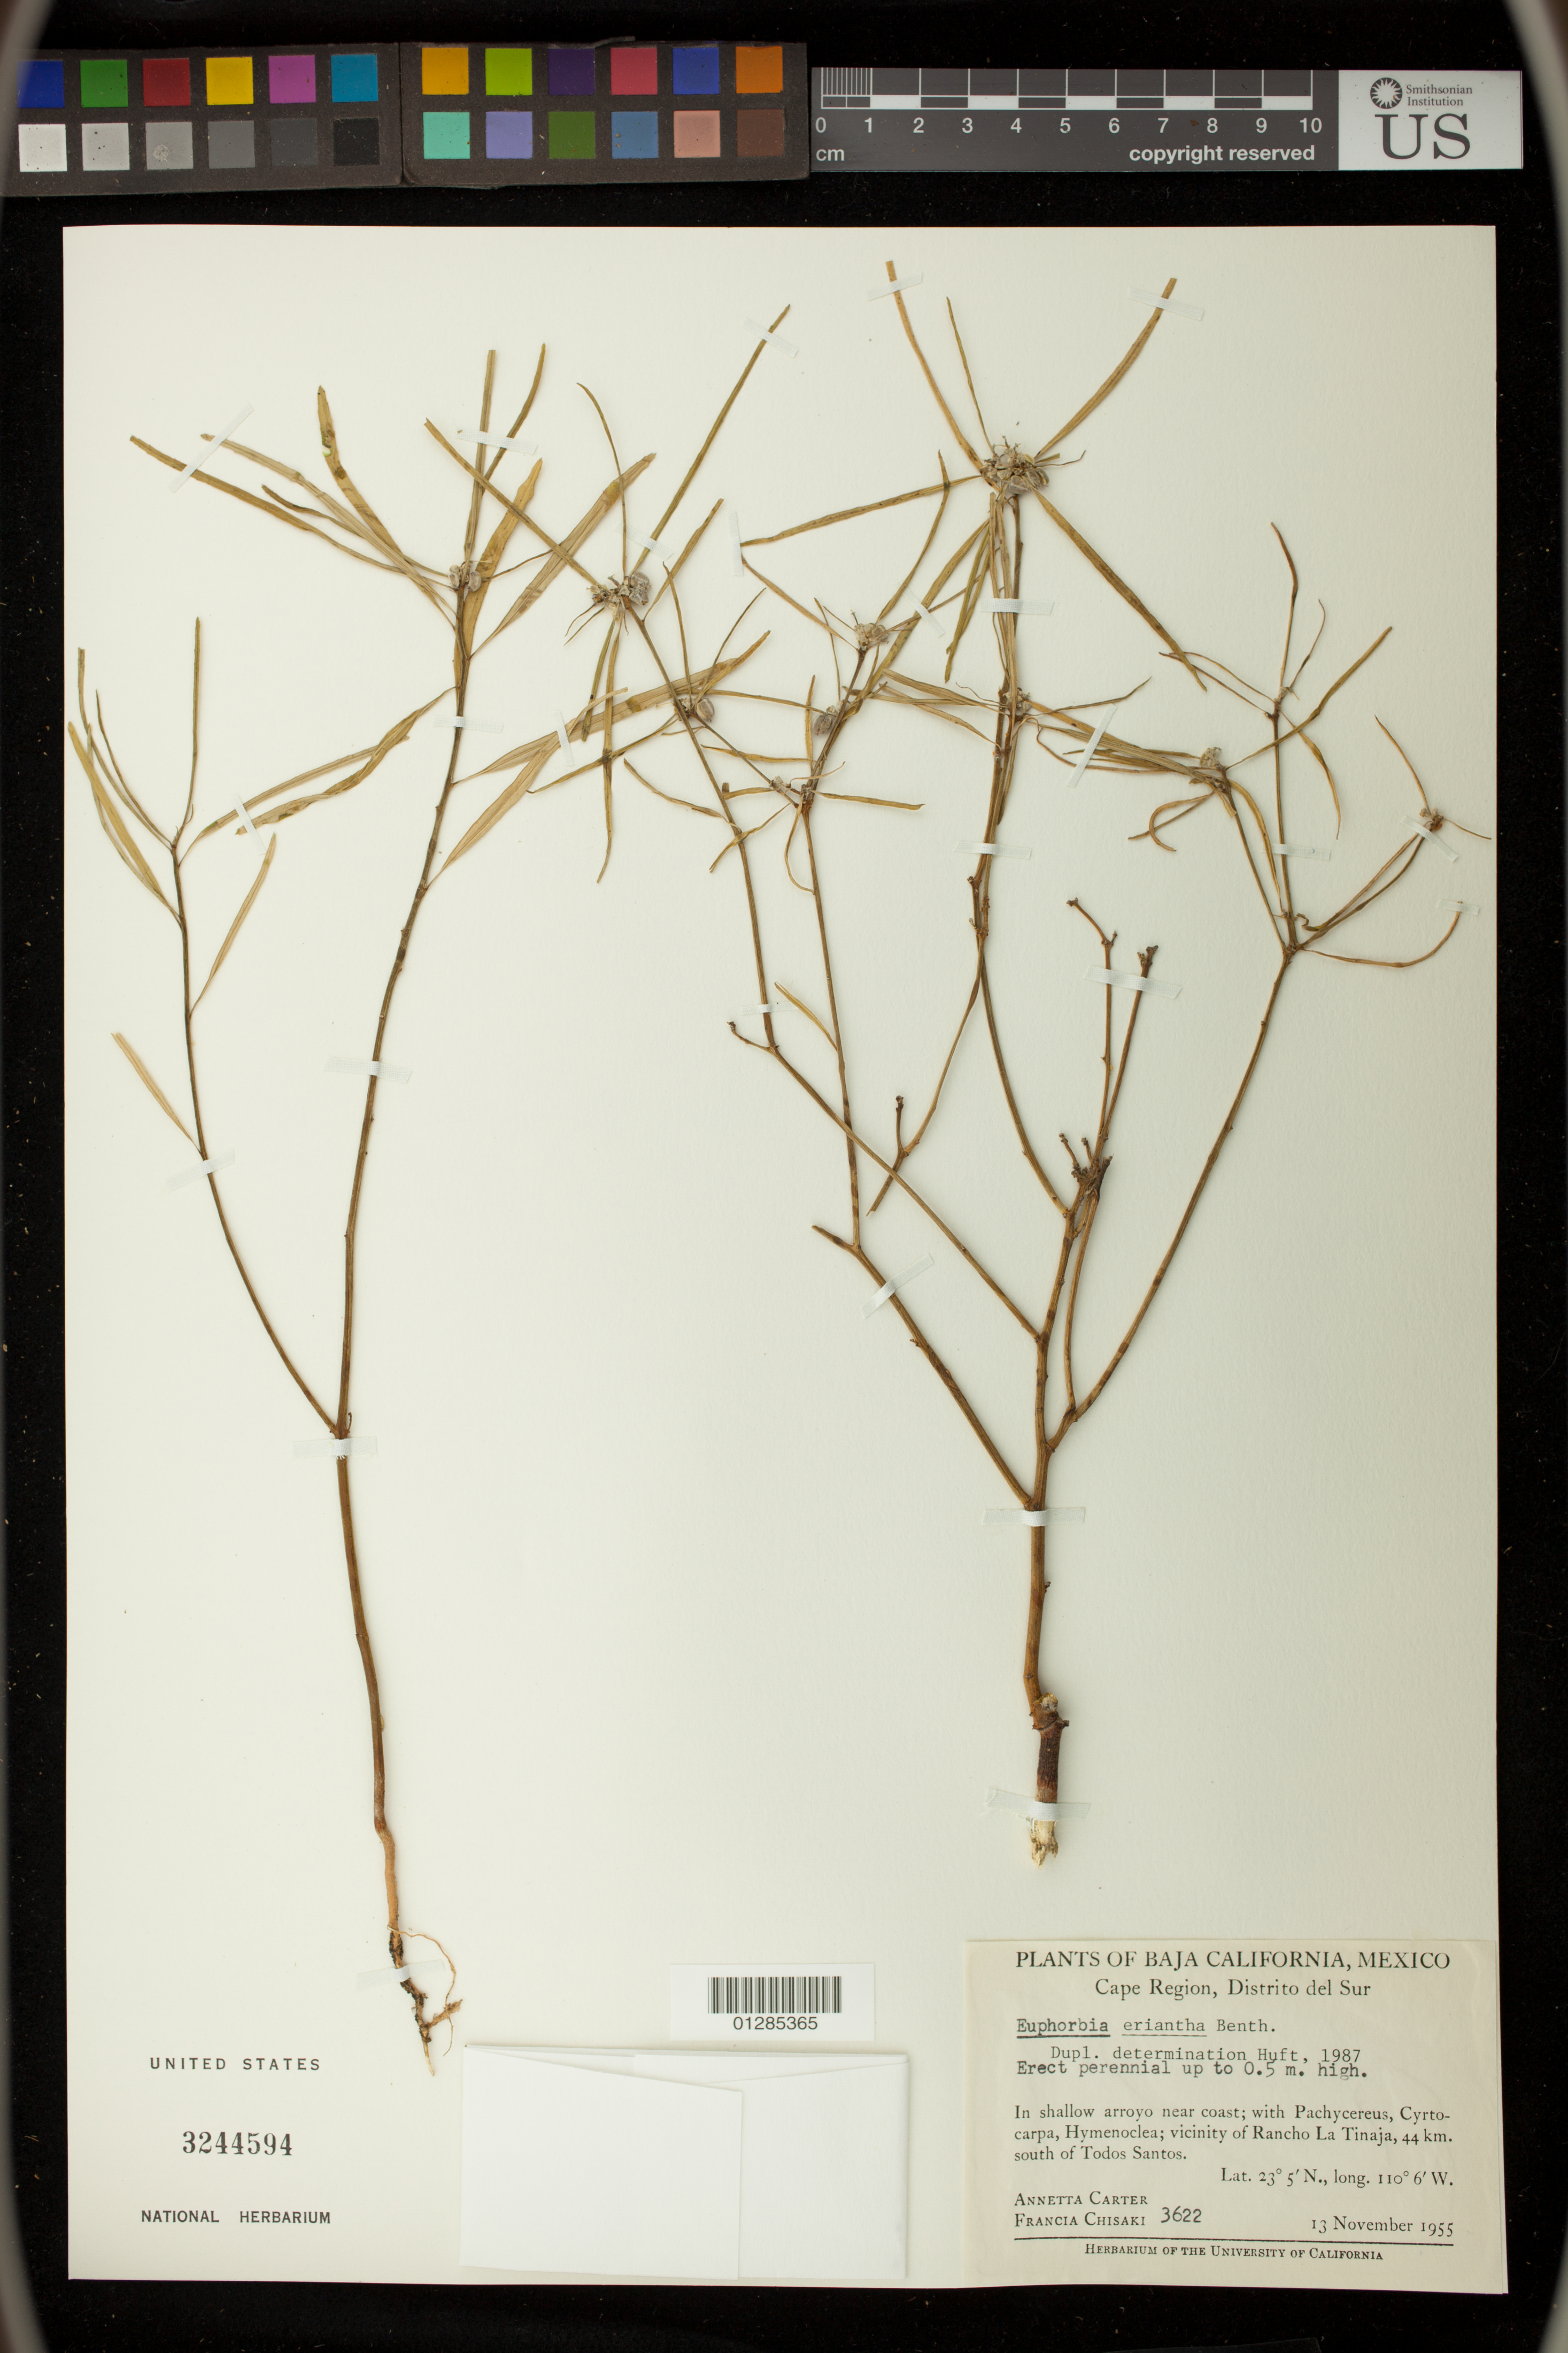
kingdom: Plantae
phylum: Tracheophyta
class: Magnoliopsida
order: Malpighiales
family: Euphorbiaceae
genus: Euphorbia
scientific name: Euphorbia eriantha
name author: Benth.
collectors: A. M. Carter & F. Chisaki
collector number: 3622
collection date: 1955-11-13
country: Mexico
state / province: Baja California Sur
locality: Cape Region, Distrito del Sur, Vicinity of Rancho La Tinaja, 44 km. south of Todos Santos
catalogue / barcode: US 3244594